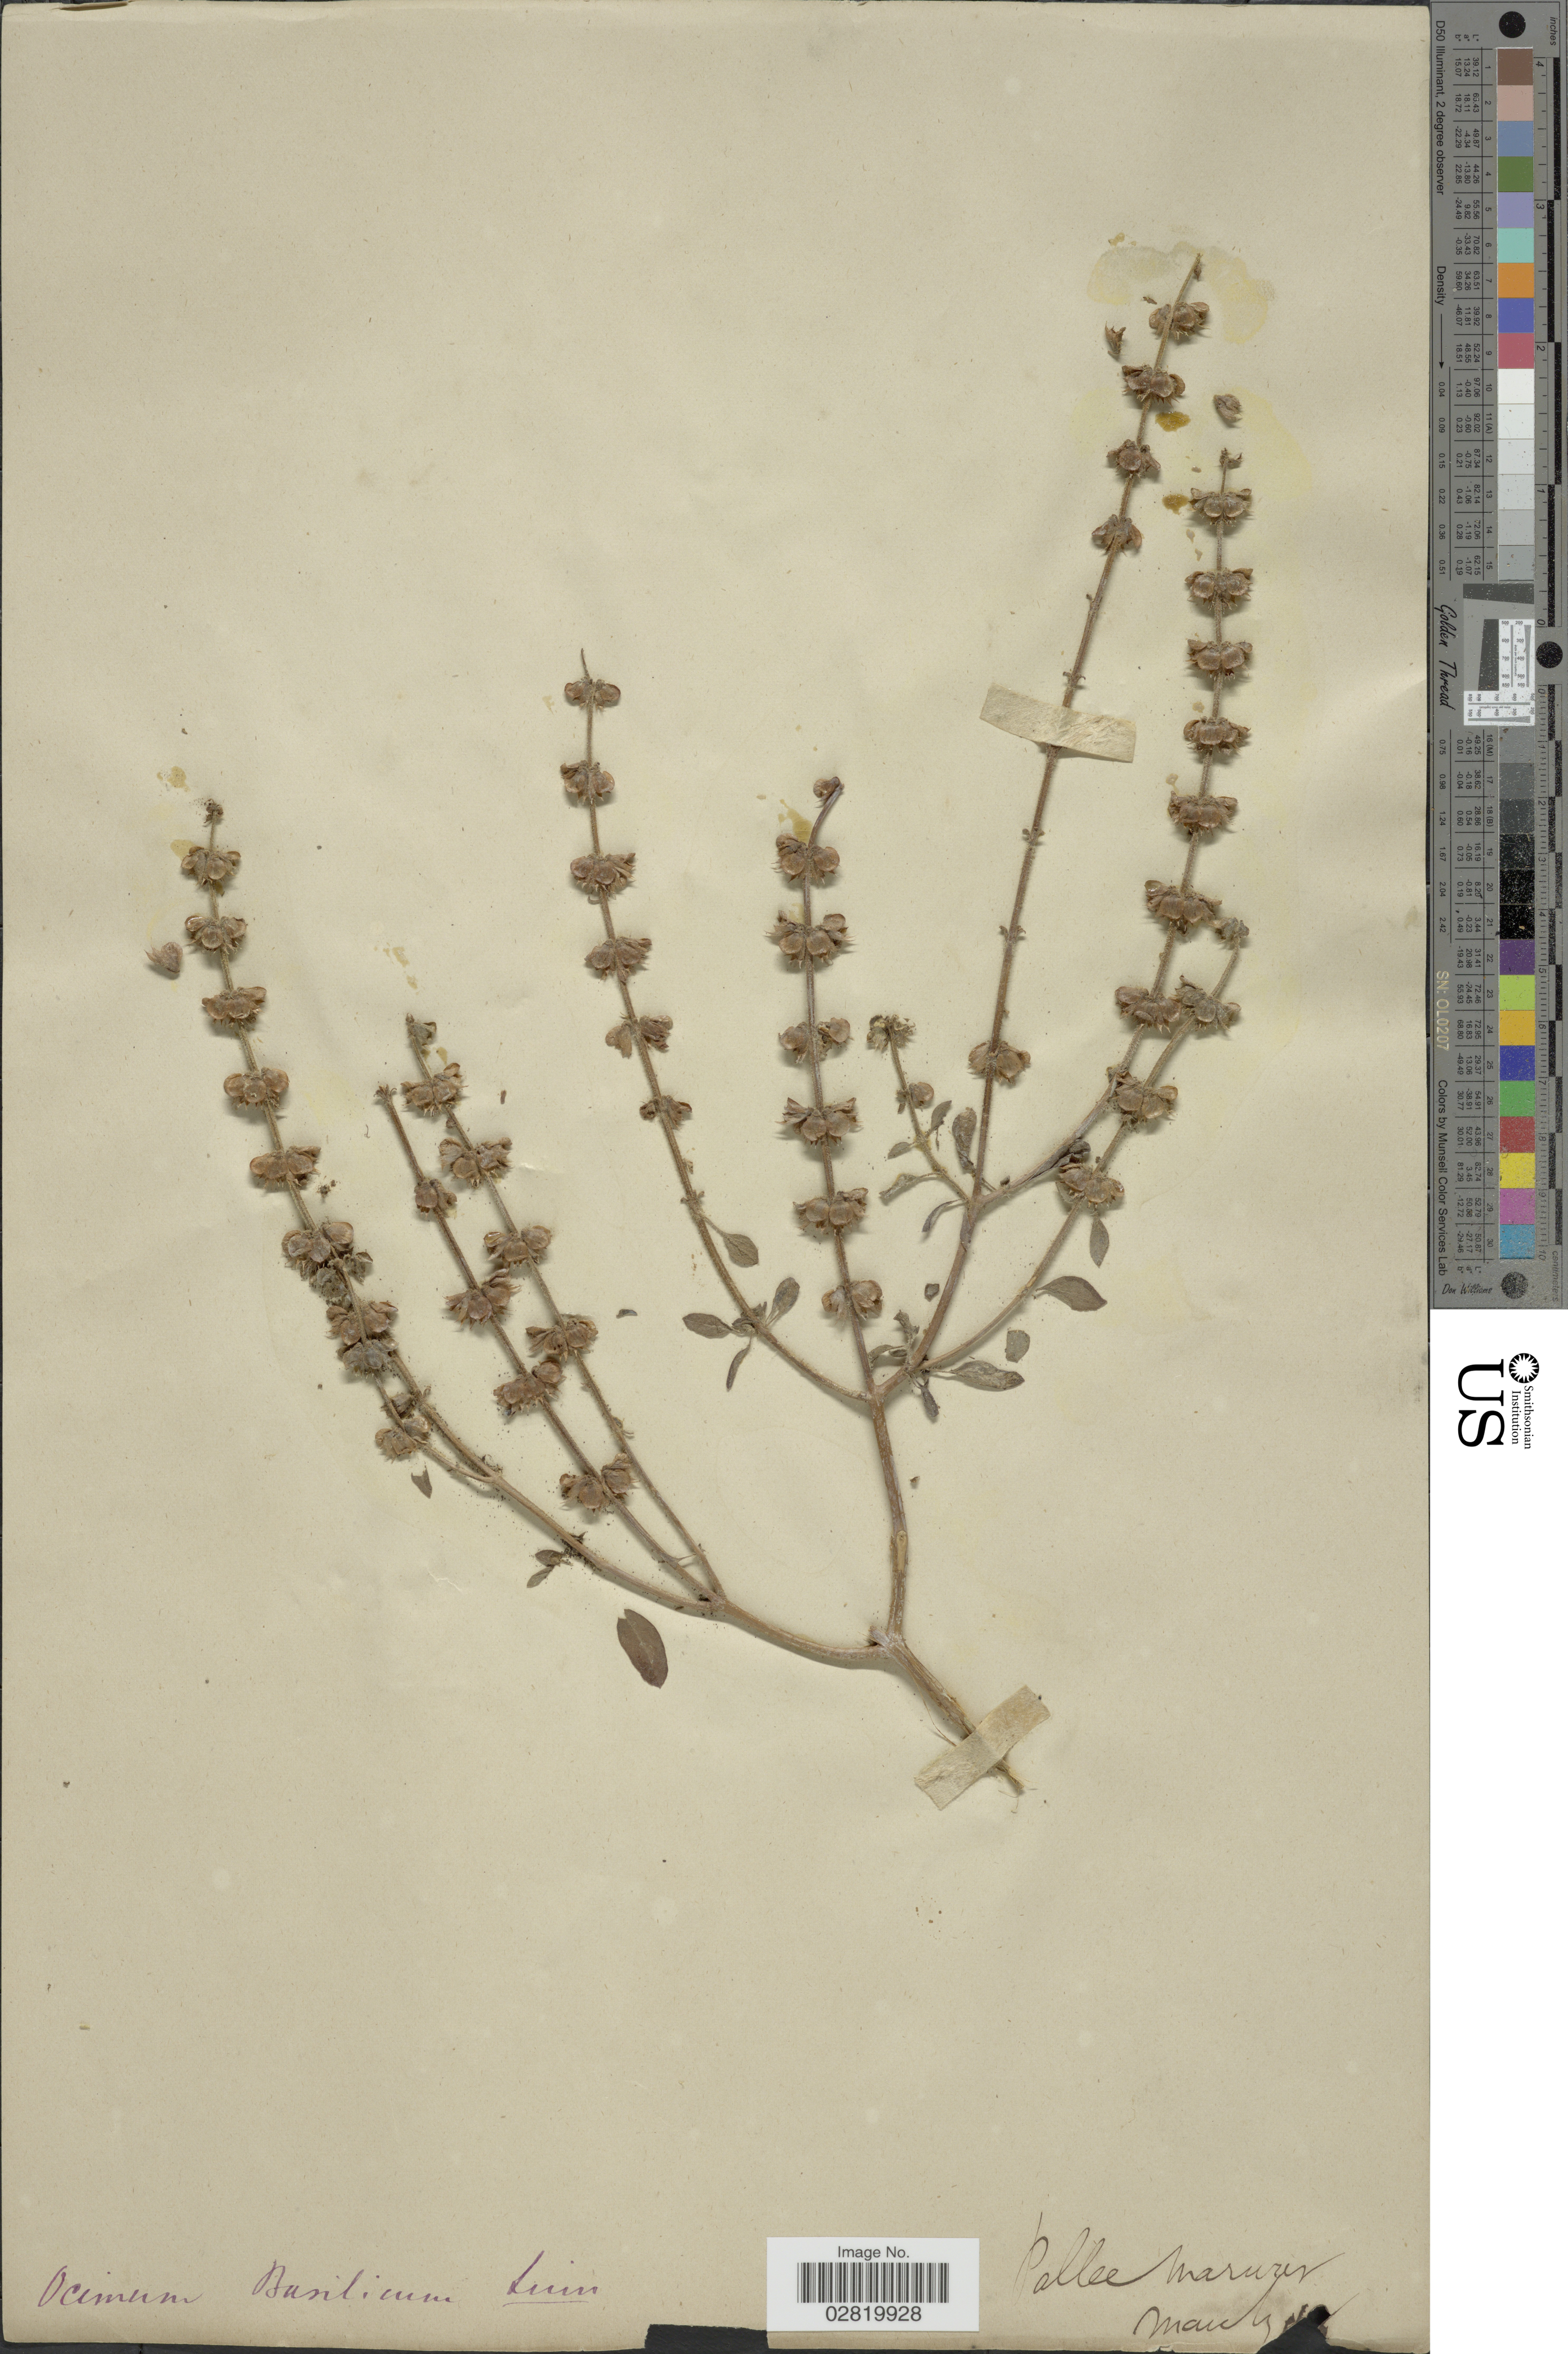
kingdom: Plantae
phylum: Tracheophyta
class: Magnoliopsida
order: Lamiales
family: Lamiaceae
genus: Ocimum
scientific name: Ocimum basilicum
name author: L.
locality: Pallee Marup [interpreted] [unsure placement]